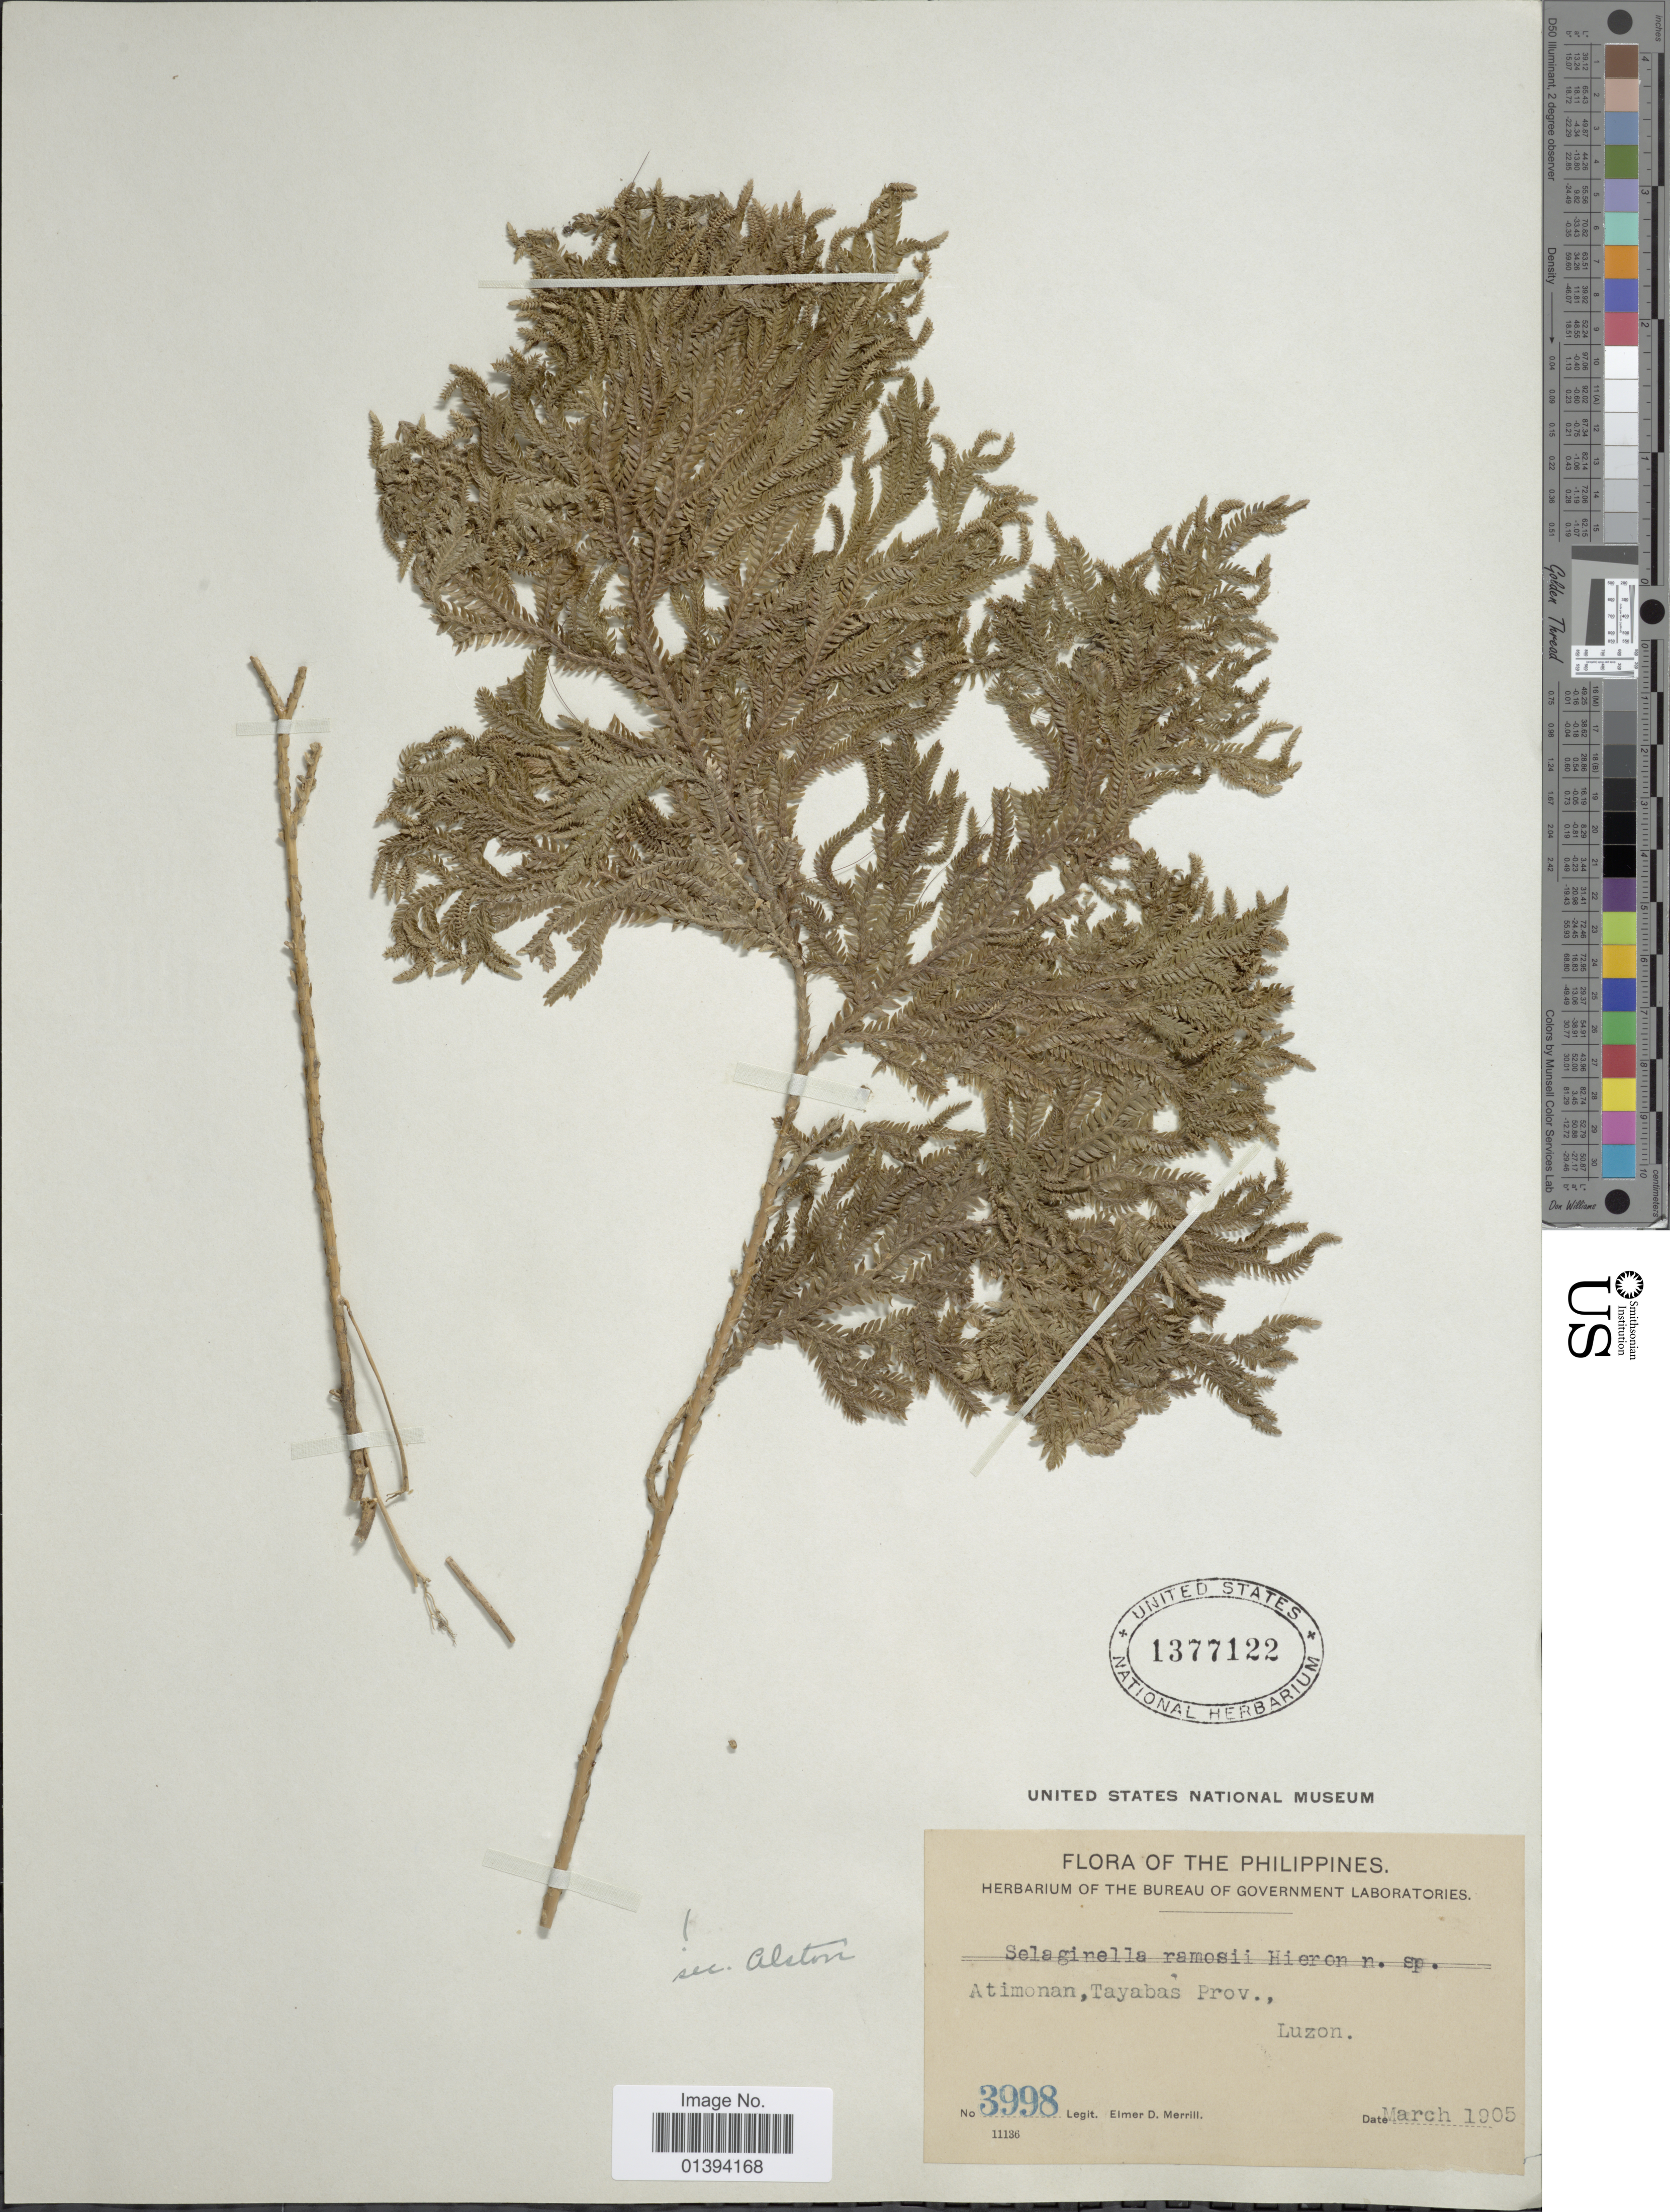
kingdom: Plantae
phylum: Tracheophyta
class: Lycopodiopsida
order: Selaginellales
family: Selaginellaceae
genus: Selaginella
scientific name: Selaginella ramosii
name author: Hieron.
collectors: E. D. Merrill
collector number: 3998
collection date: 1905-03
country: Philippines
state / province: Central Luzon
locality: Atimonan, Tayabas Prov., Luzon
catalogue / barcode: US 1377122